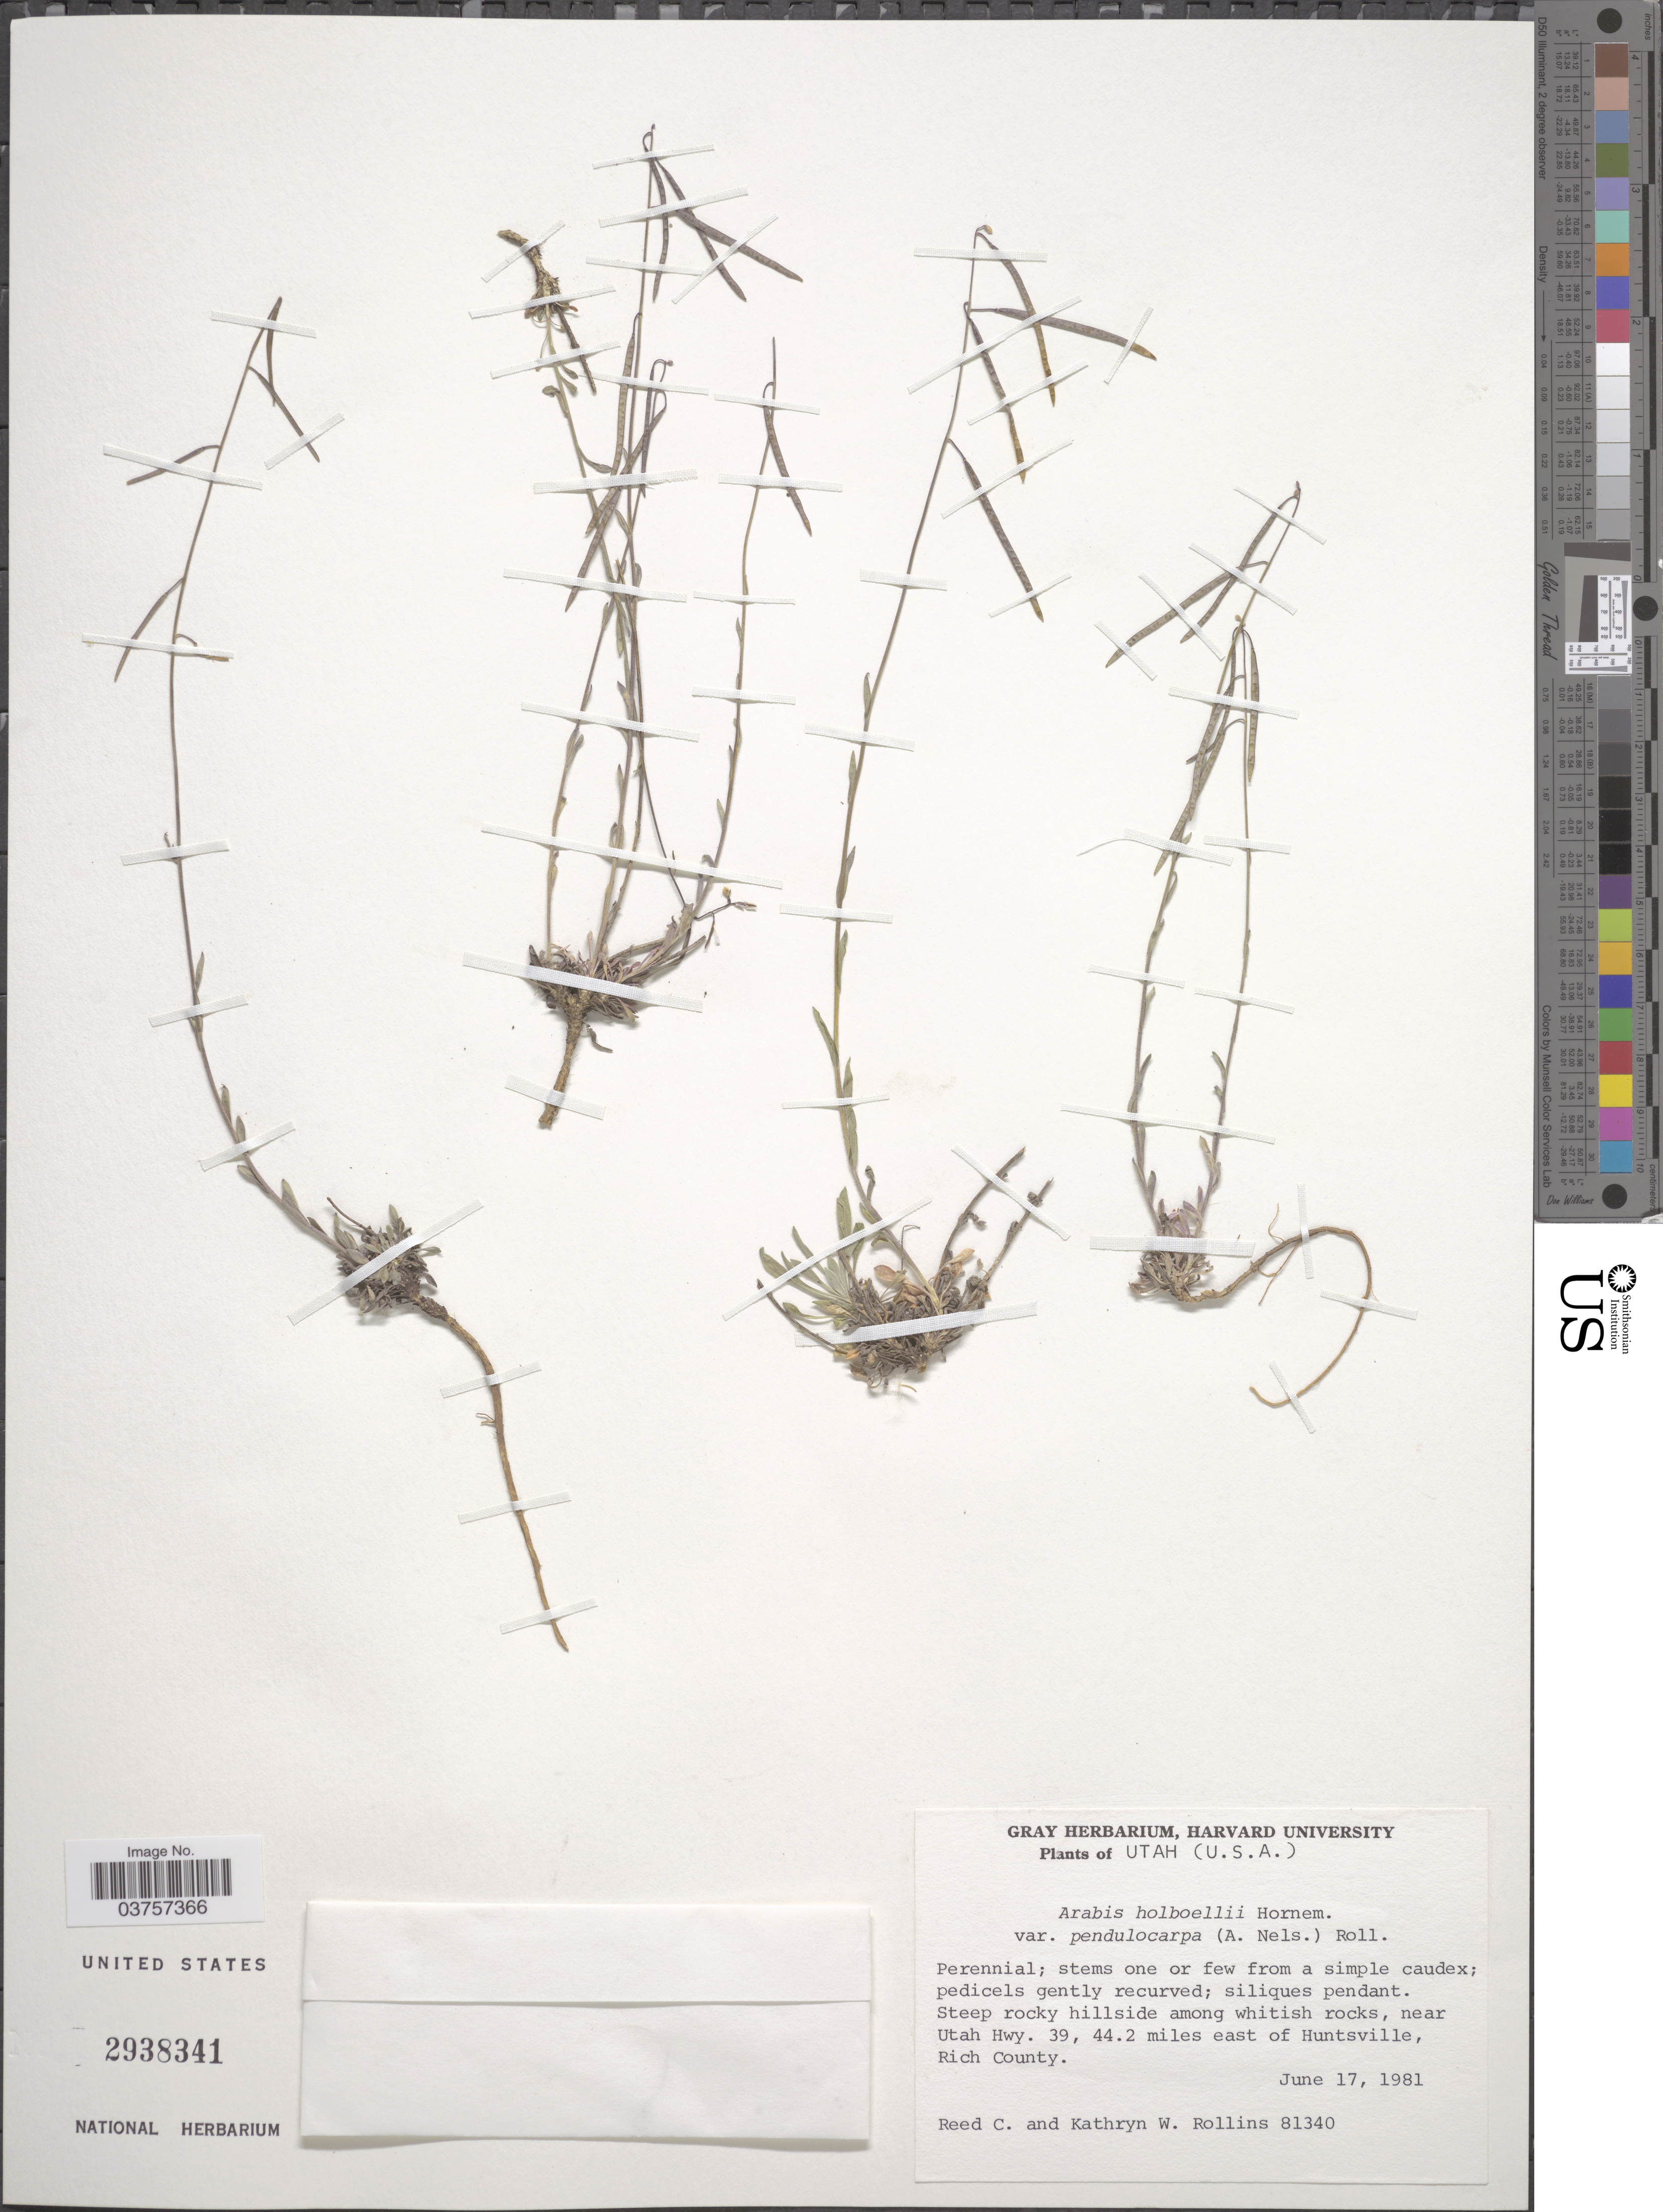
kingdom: Plantae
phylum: Tracheophyta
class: Magnoliopsida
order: Brassicales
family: Brassicaceae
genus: Arabis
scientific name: Arabis holboellii var. pendulocarpa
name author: (A. Nelson) Rollins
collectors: R. C. Rollins & K. W. Rollins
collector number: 81340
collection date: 1981-06-17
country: United States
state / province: Utah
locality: Near Utah Hwy. 39, 44.2 miles east of Huntsville, Rich County.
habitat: steep rocky hillside among whitish rocks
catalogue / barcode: US 2938341